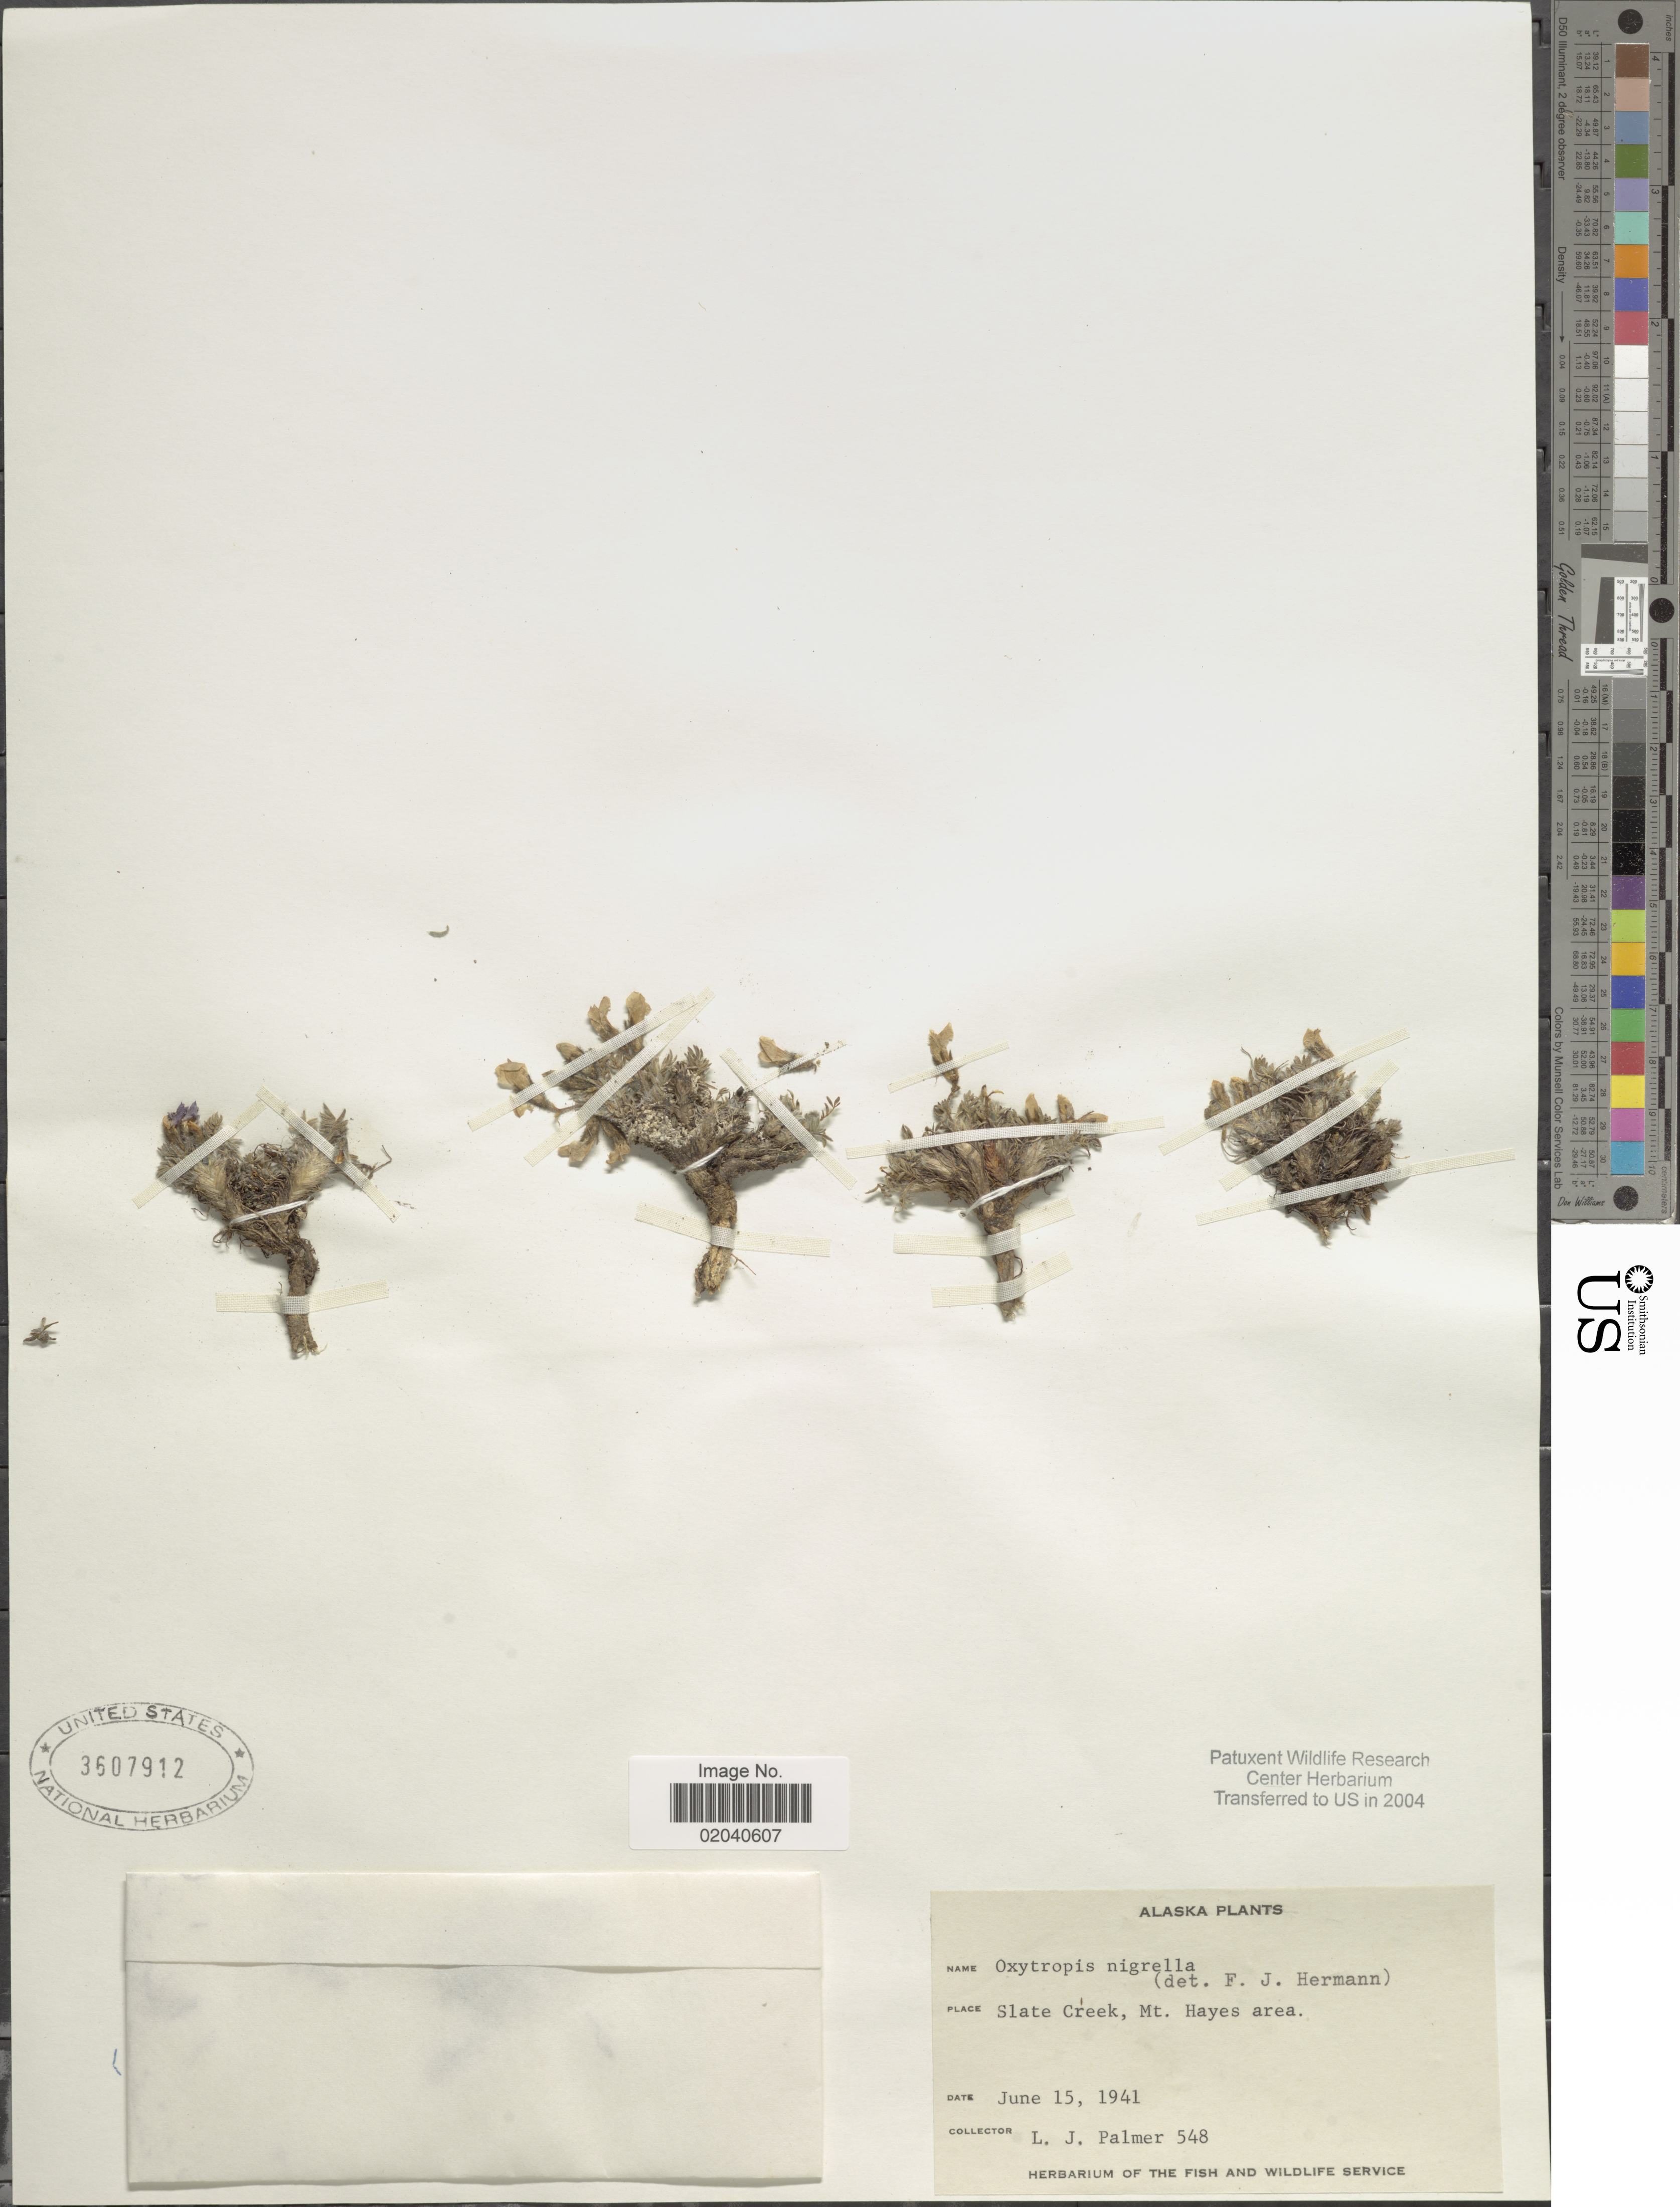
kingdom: Plantae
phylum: Tracheophyta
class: Magnoliopsida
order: Fabales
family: Fabaceae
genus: Oxytropis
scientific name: Oxytropis sp.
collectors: L. J. Palmer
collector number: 548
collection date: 1941-06-15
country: United States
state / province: Alaska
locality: Slate Creek, mt. Hayes area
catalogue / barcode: US 3607912